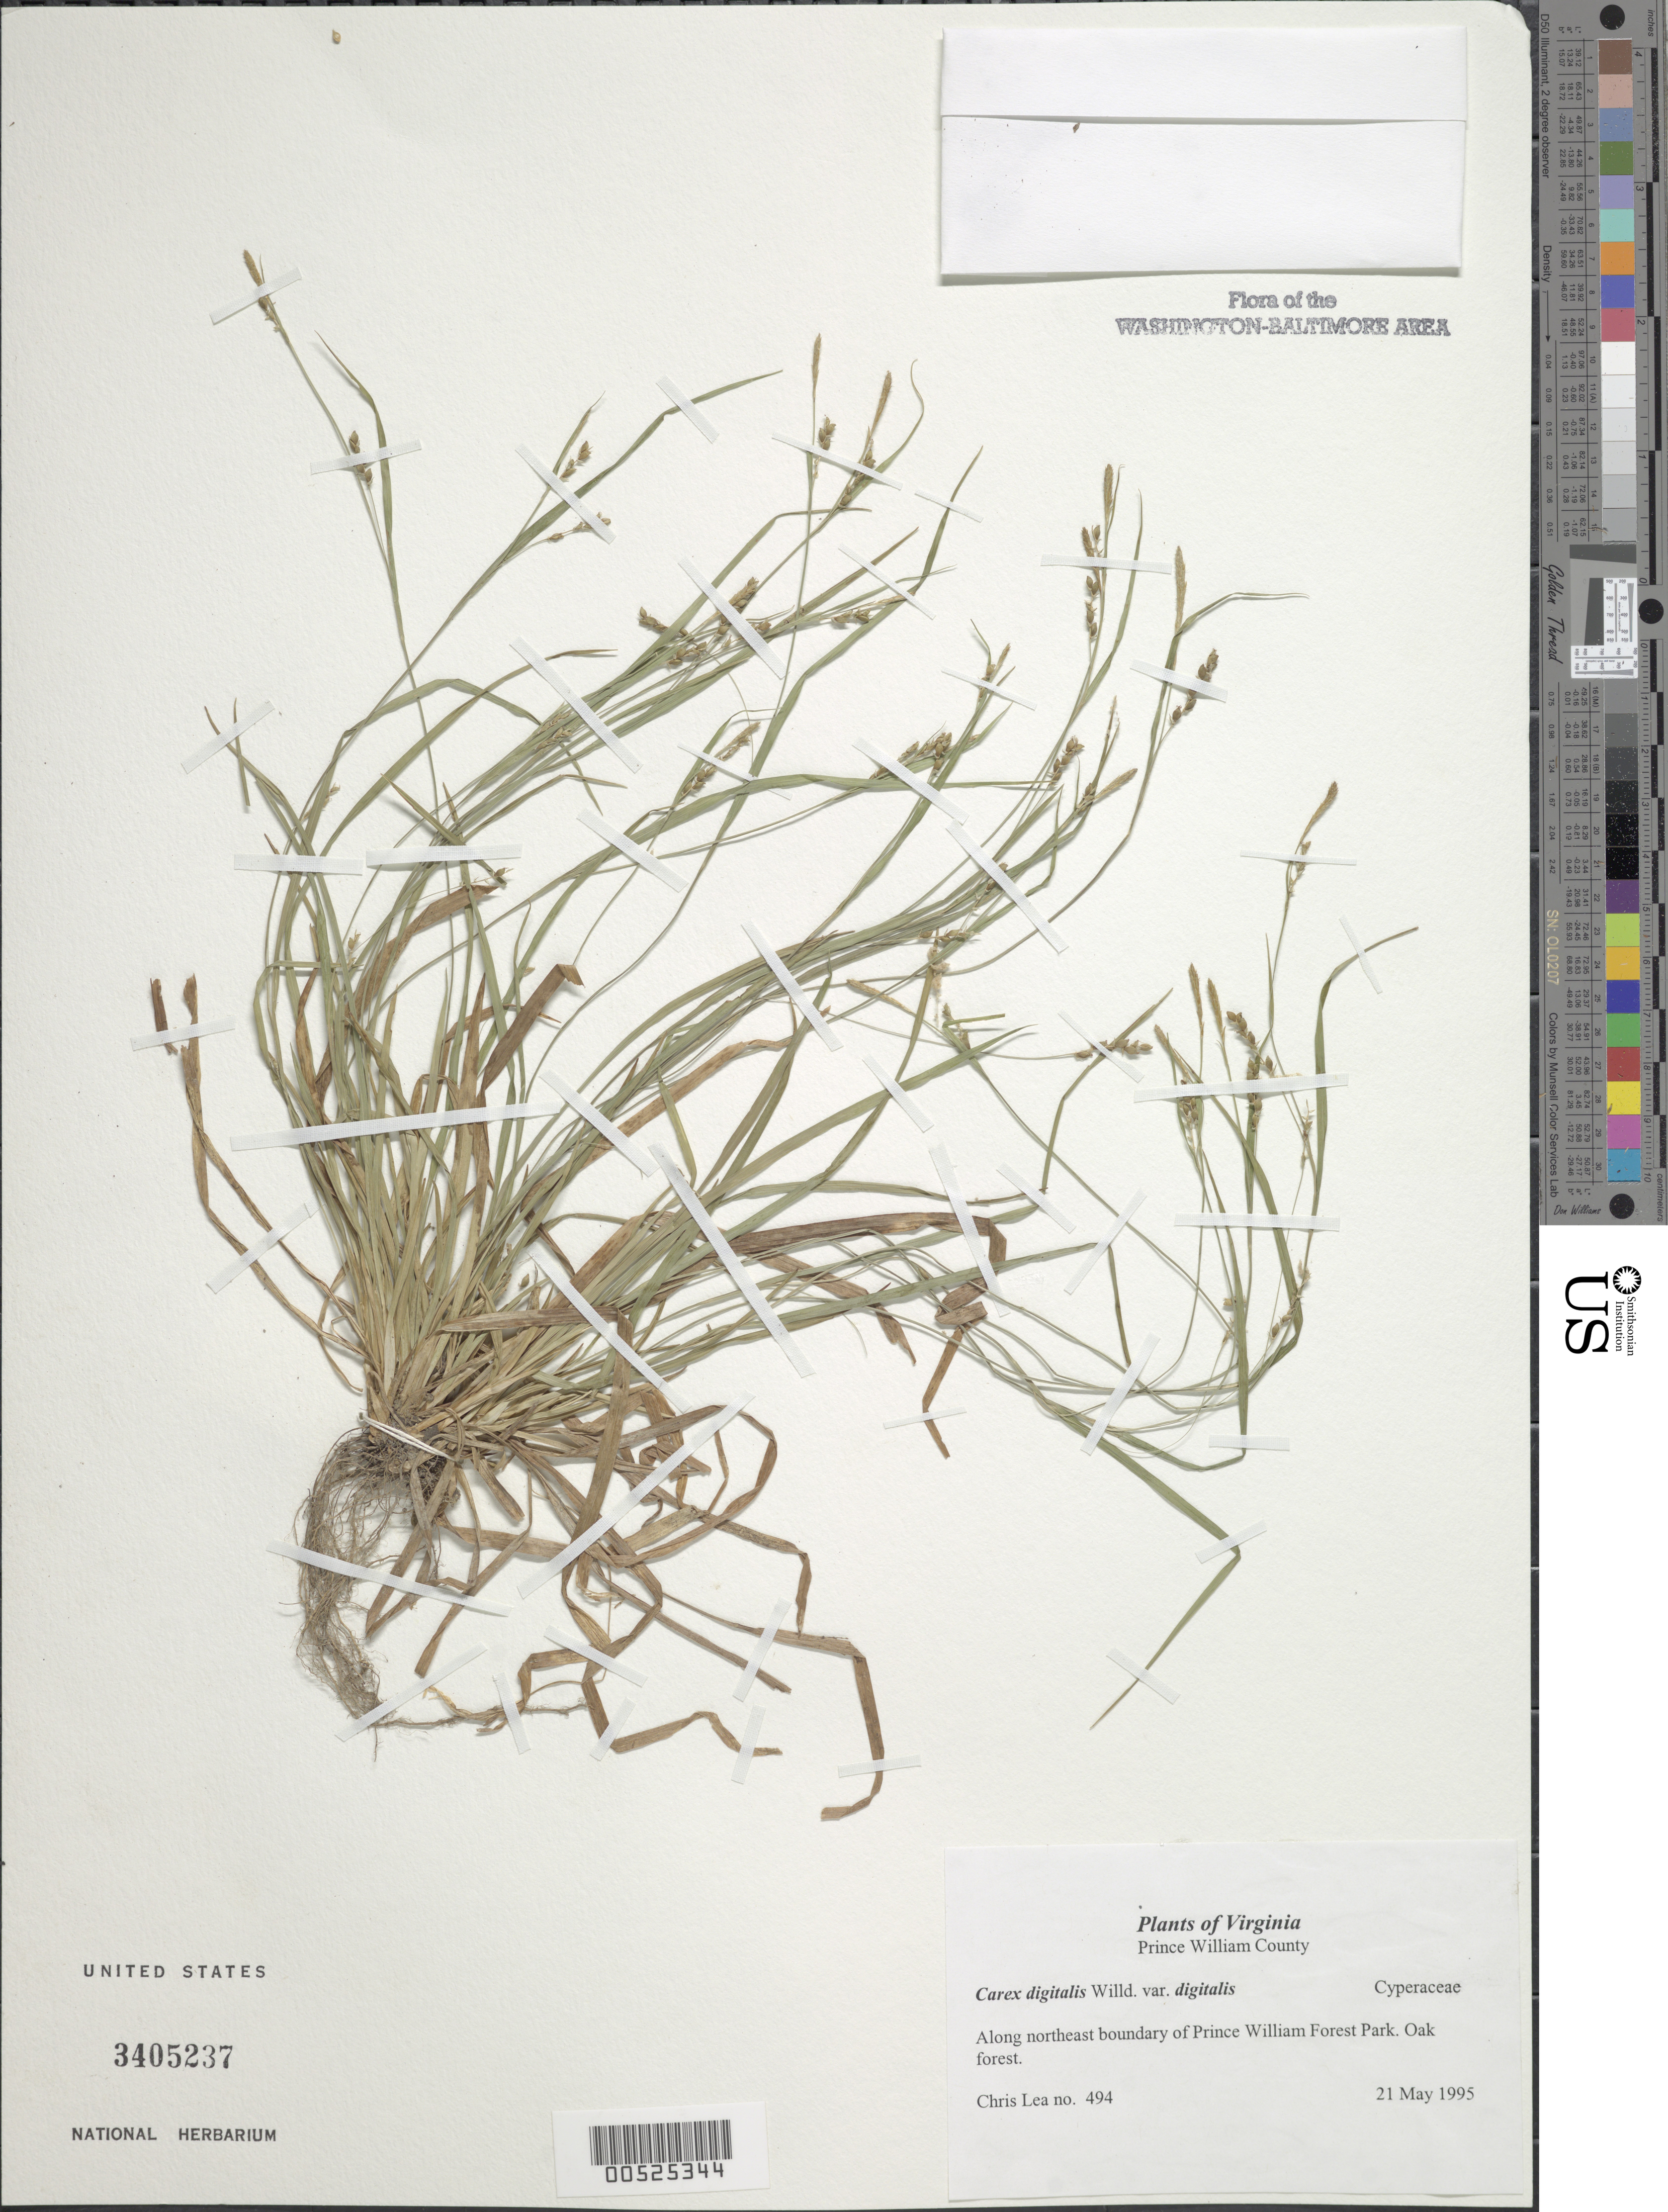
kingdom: Plantae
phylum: Tracheophyta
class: Liliopsida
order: Poales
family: Cyperaceae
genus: Carex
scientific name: Carex digitalis var. digitalis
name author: Willd.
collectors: C. Lea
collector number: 494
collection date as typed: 21 May 1995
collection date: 1995-05-21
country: United States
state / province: Virginia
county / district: Prince William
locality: Along northeast boundary of Prince William Forest Park.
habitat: Oak forest.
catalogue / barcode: US 3405237